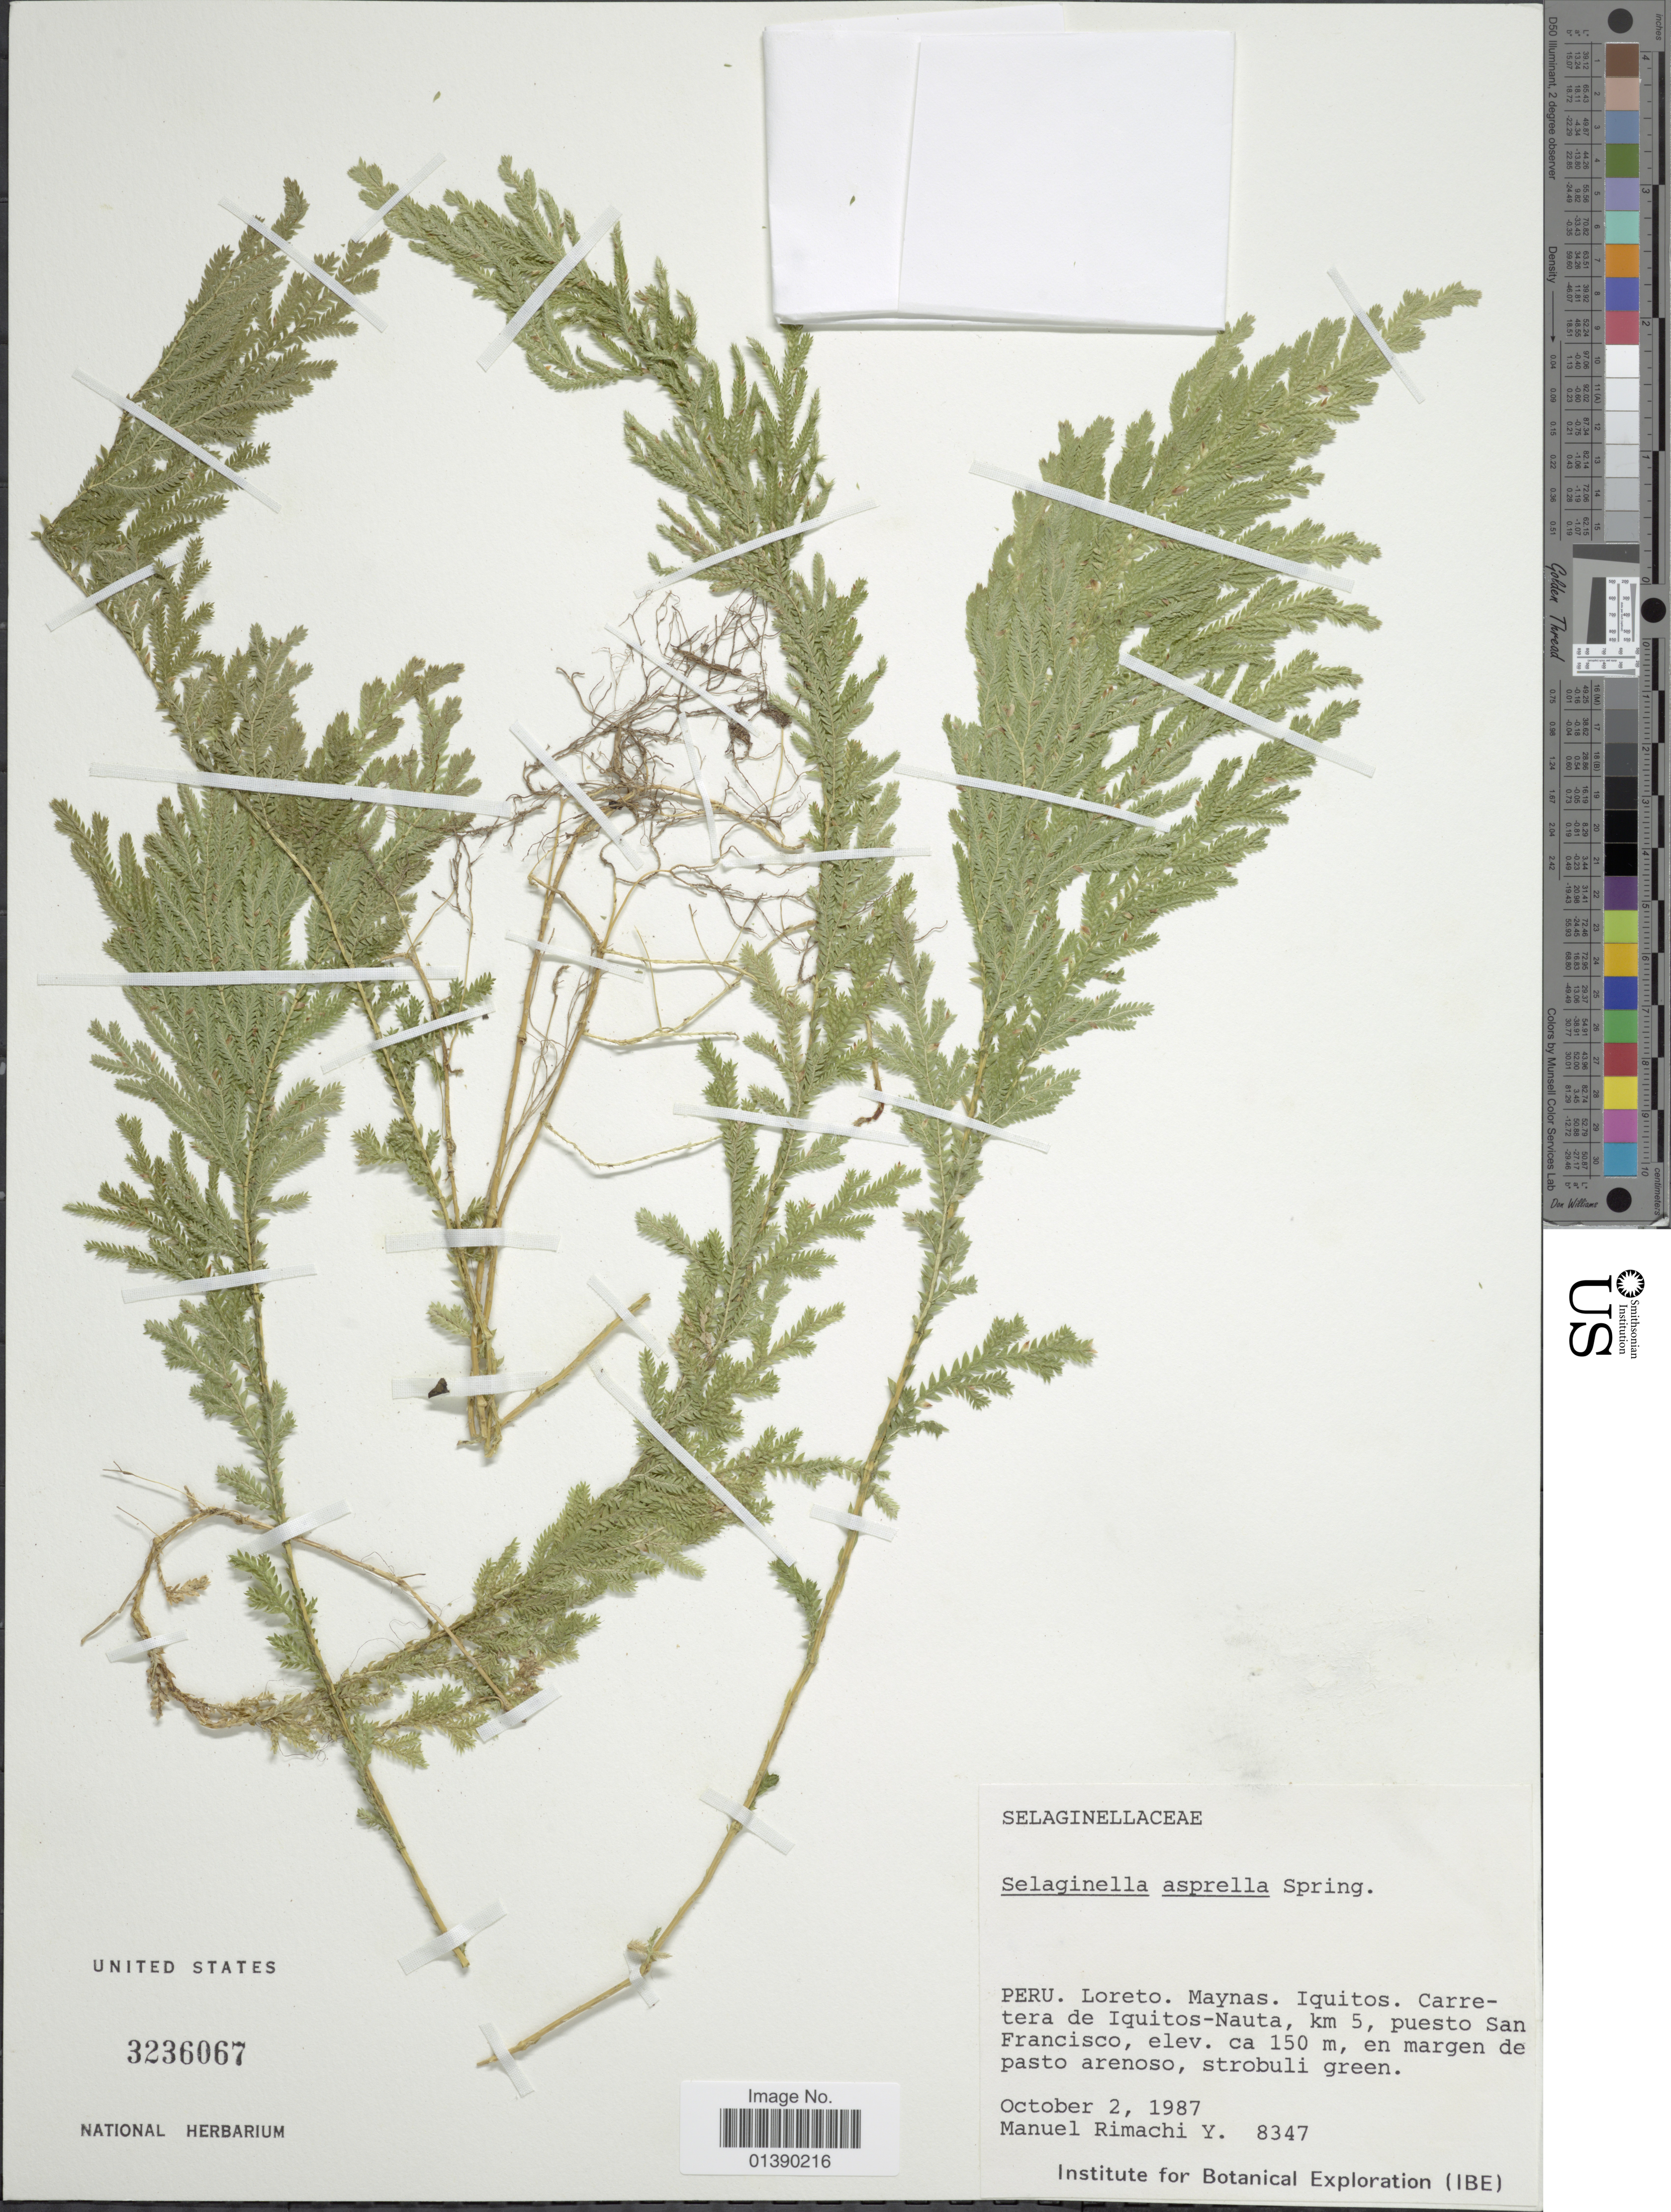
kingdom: Plantae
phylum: Tracheophyta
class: Lycopodiopsida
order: Selaginellales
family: Selaginellaceae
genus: Selaginella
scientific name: Selaginella asperula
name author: Spring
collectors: M. Rimachi Y.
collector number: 8347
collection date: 1987-10-02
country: Peru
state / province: Loreto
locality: Maynas. Iquitos. Carretera de Iquitos-Nauta, km 5, puesto San Francisco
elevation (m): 150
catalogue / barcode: US 3236067